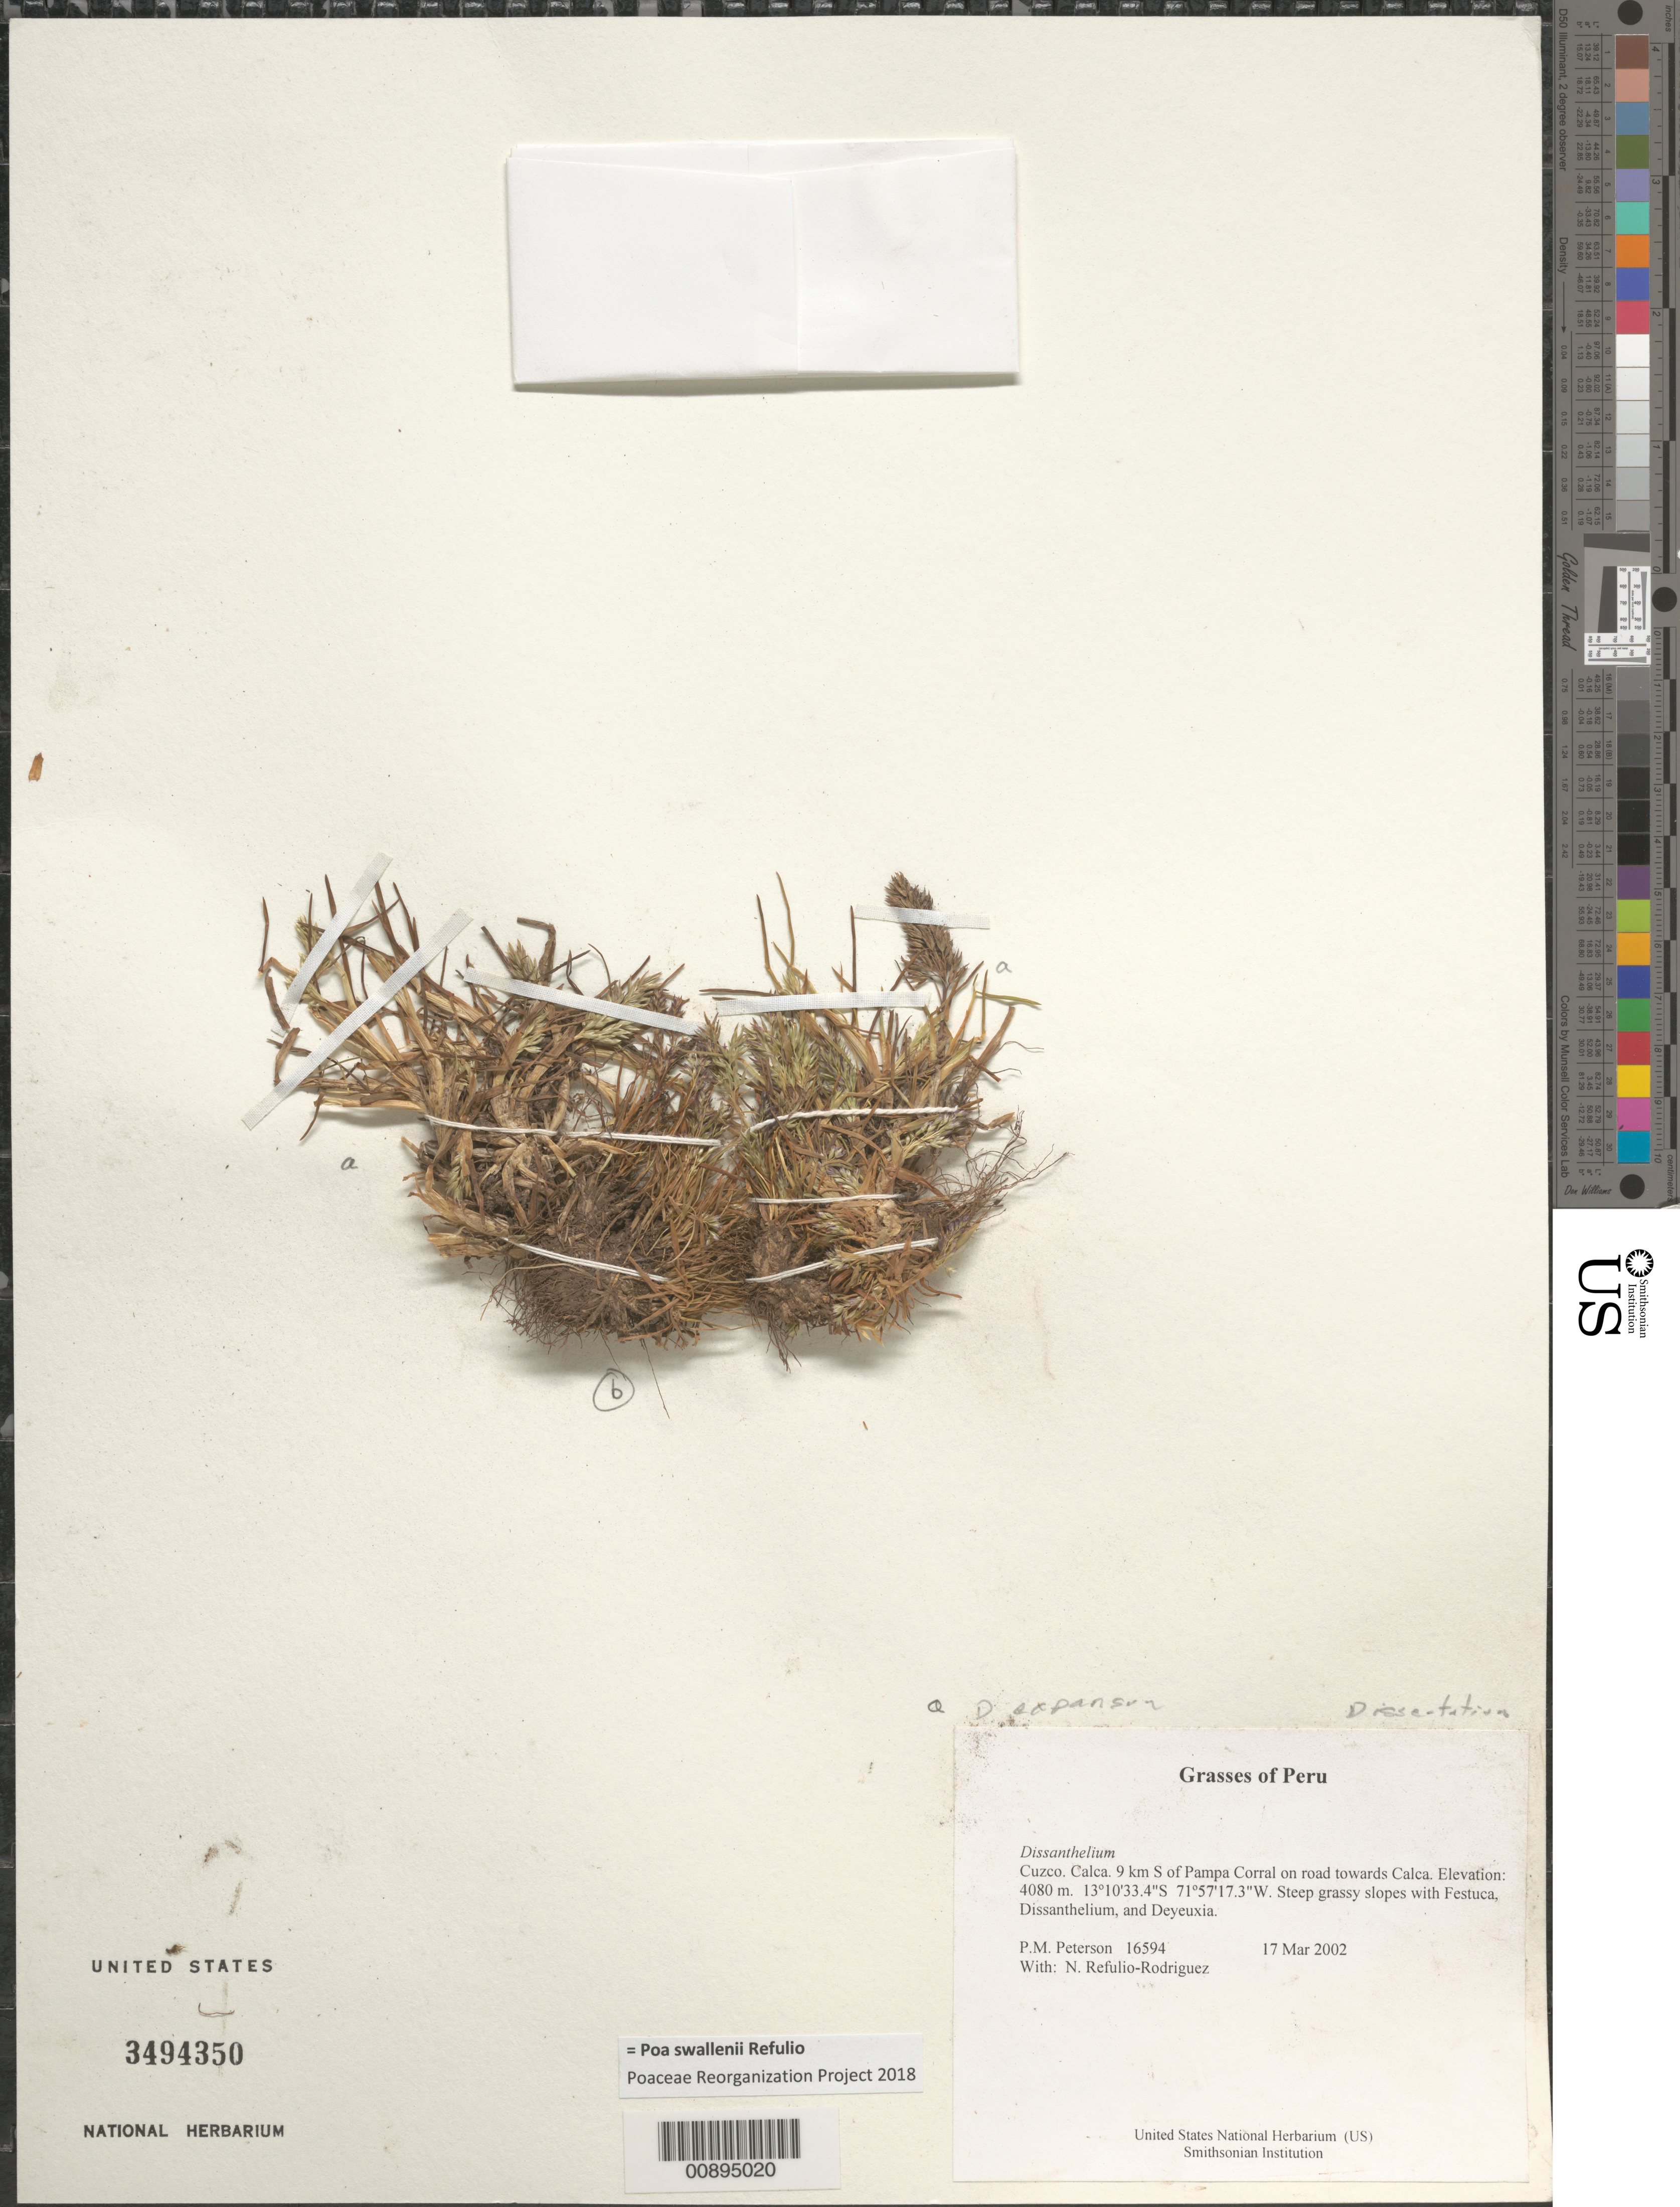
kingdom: Plantae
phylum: Tracheophyta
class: Liliopsida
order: Poales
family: Poaceae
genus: Poa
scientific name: Poa swallenii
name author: Refulio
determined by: Poaceae Reorganization Project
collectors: P. M. Peterson & N. Refulio-Rodríguez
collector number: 16594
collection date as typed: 17 Mar 2002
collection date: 2002-03-17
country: Peru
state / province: Cusco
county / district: Calca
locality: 9 km S of Pampa Corral on road towards Calca.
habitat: Steep grassy slopes with ~Festuca, Dissanthelium, and Deyeuxia~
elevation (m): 4080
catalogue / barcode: US 3494350